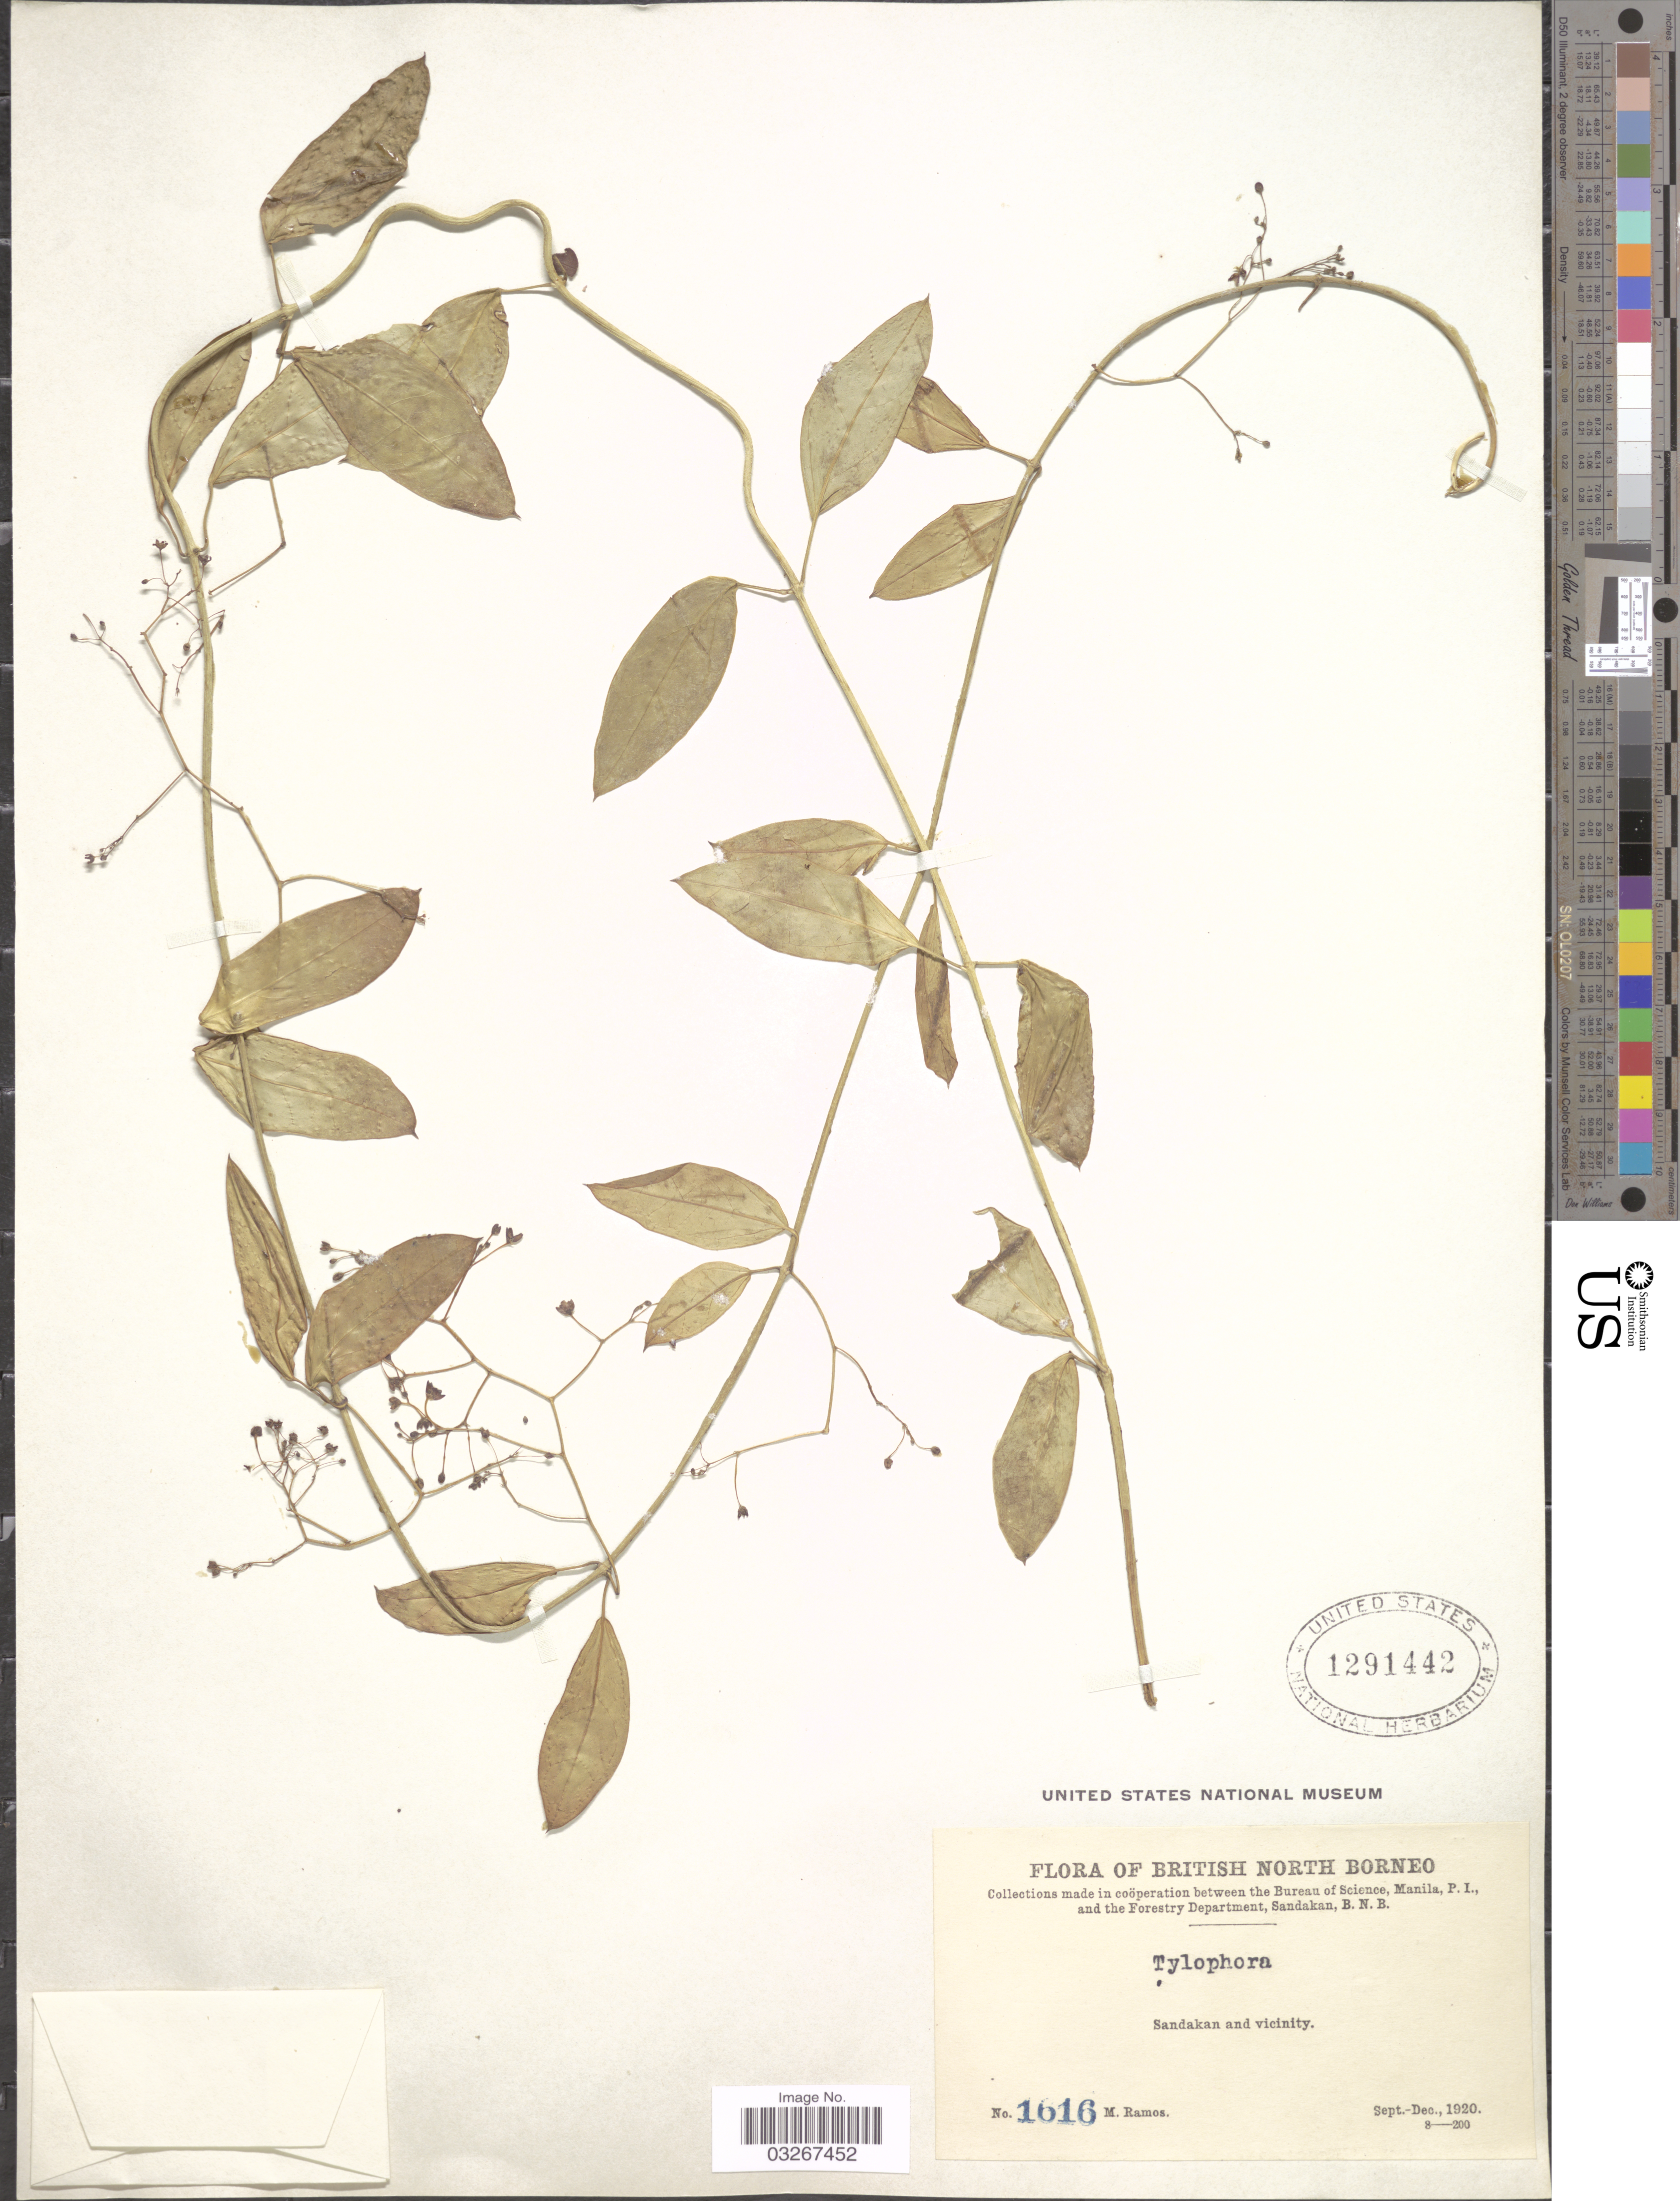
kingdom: Plantae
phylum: Tracheophyta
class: Magnoliopsida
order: Gentianales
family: Apocynaceae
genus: Tylophora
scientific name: Tylophora sp.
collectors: M. Ramos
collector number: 1616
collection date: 1920-09/1920-12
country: Malaysia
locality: British North Borneo. Sandakan and vicinity.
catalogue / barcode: US 1291442